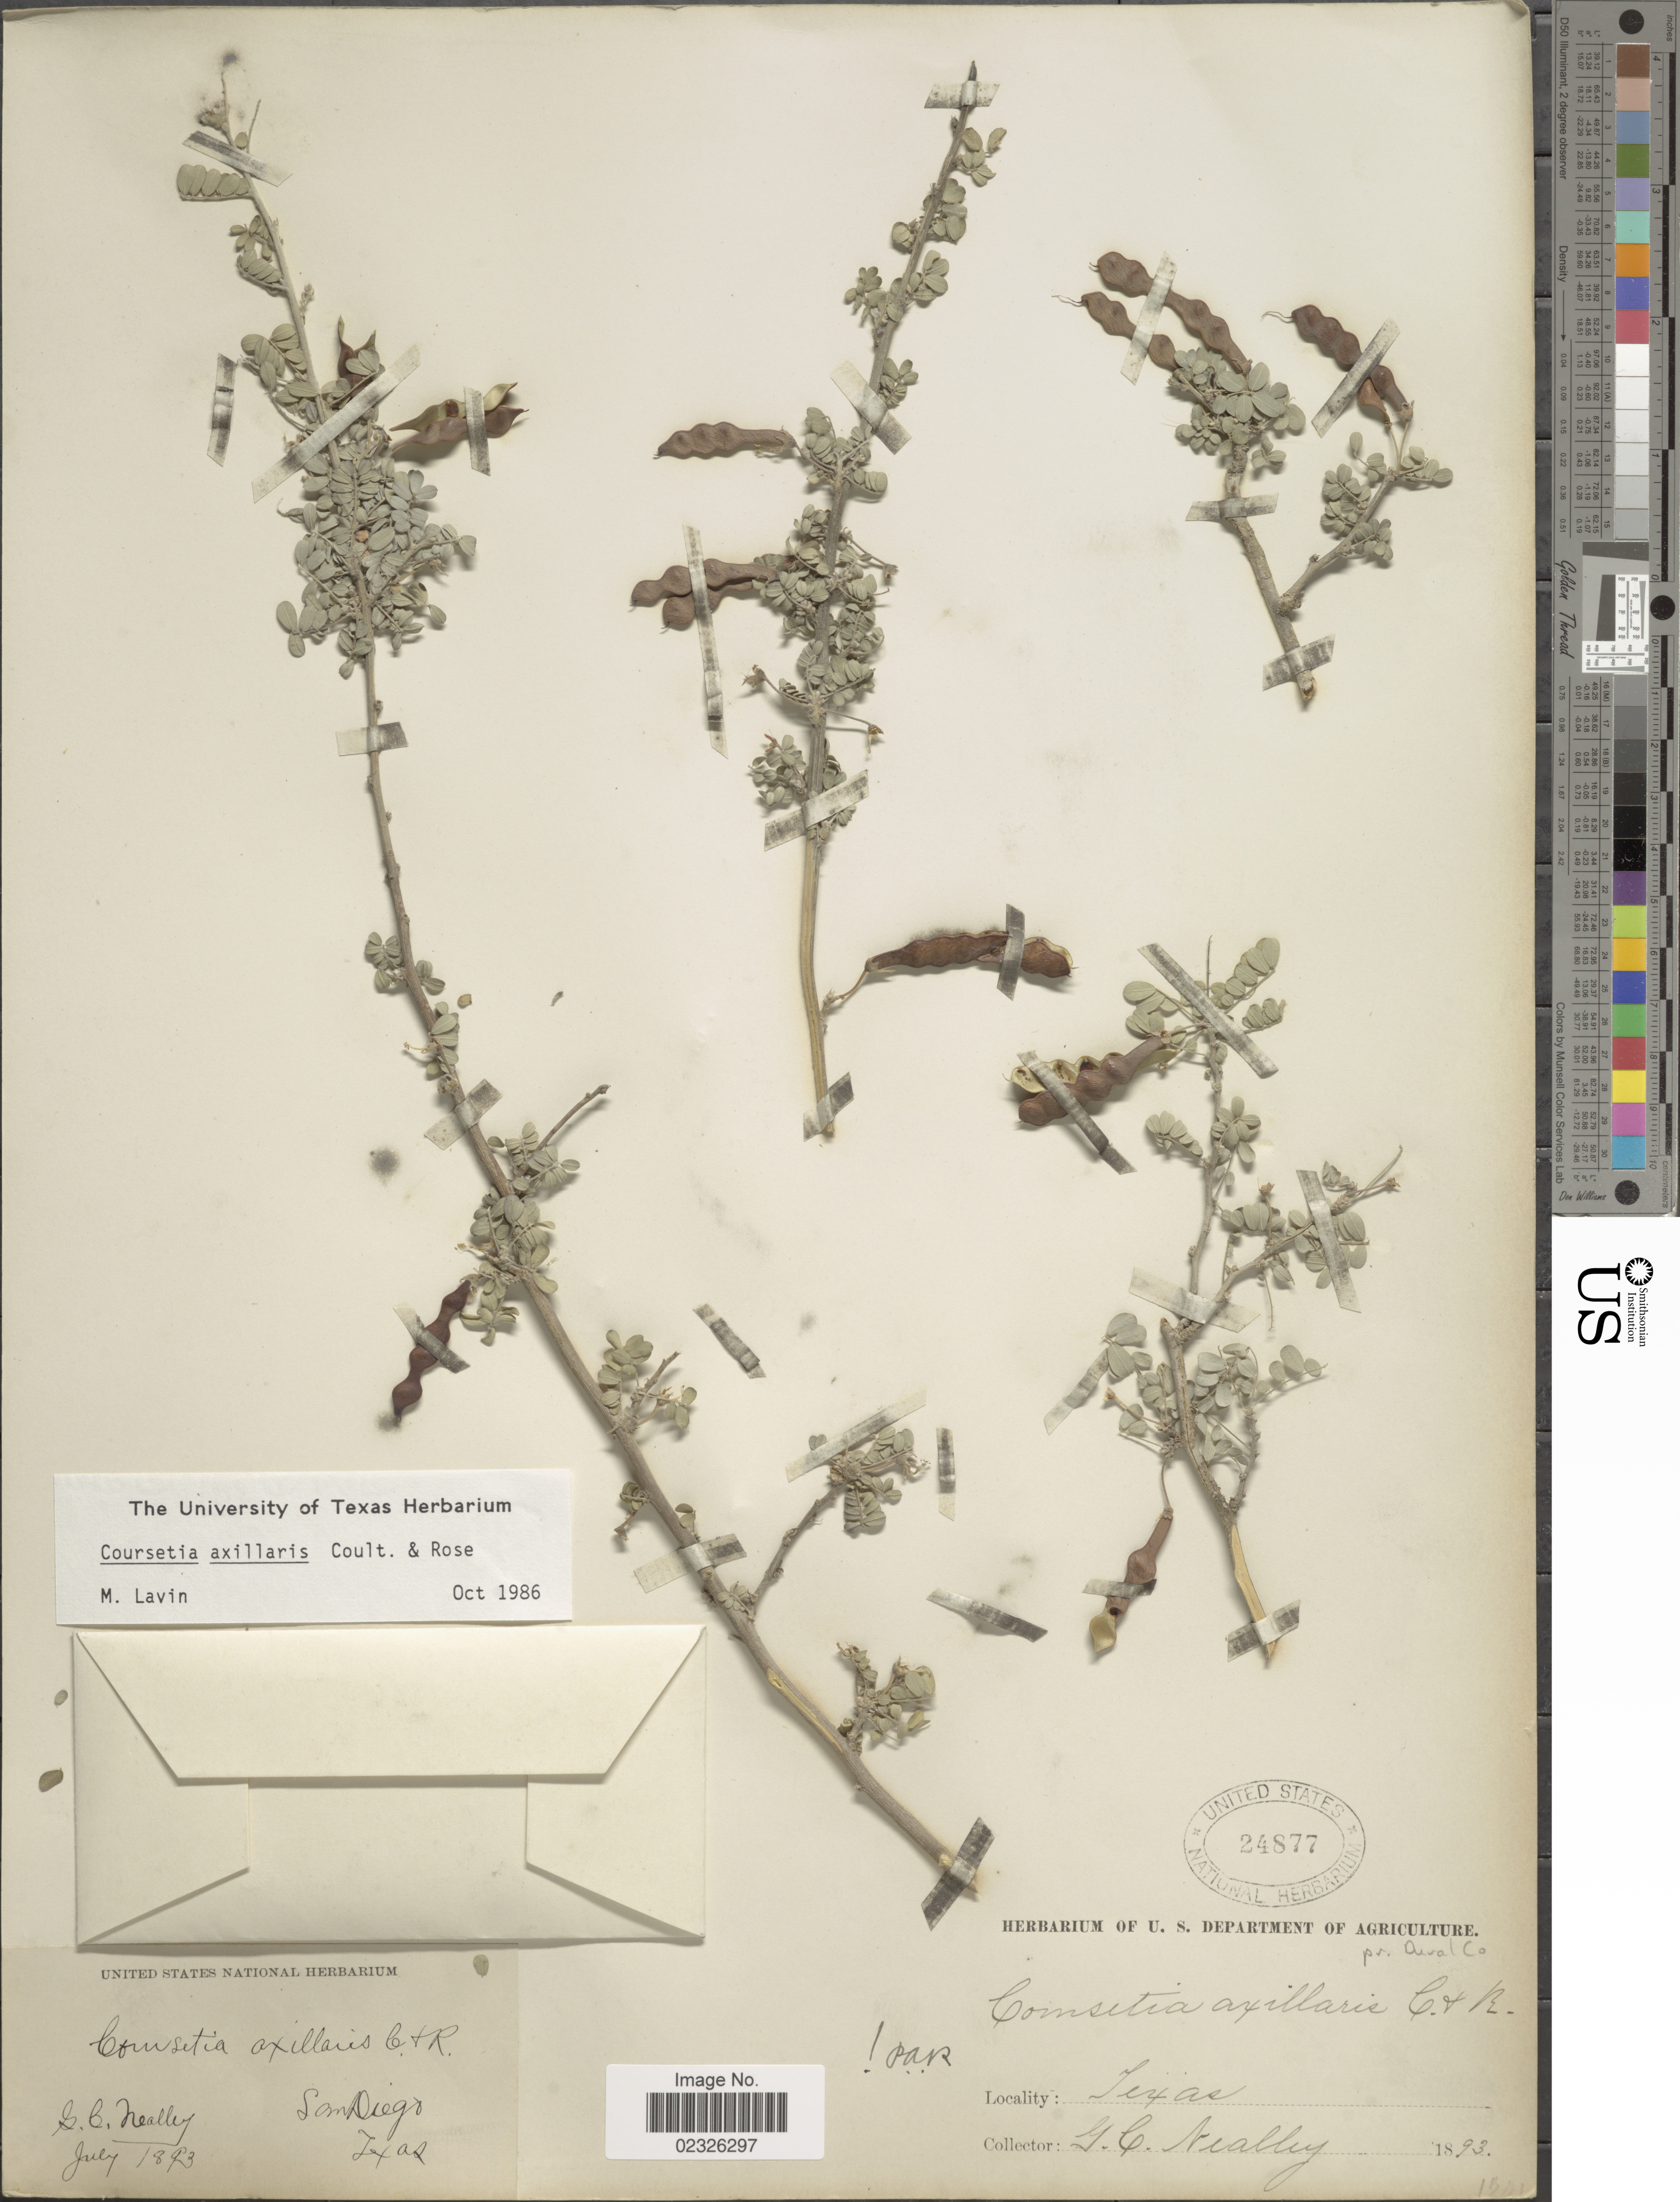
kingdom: Plantae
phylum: Tracheophyta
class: Magnoliopsida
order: Fabales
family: Fabaceae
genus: Coursetia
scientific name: Coursetia axillaris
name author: J.M. Coult. & Rose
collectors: G. C. Nealley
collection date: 1893-07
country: United States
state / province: Texas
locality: San Diego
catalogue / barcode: US 24877